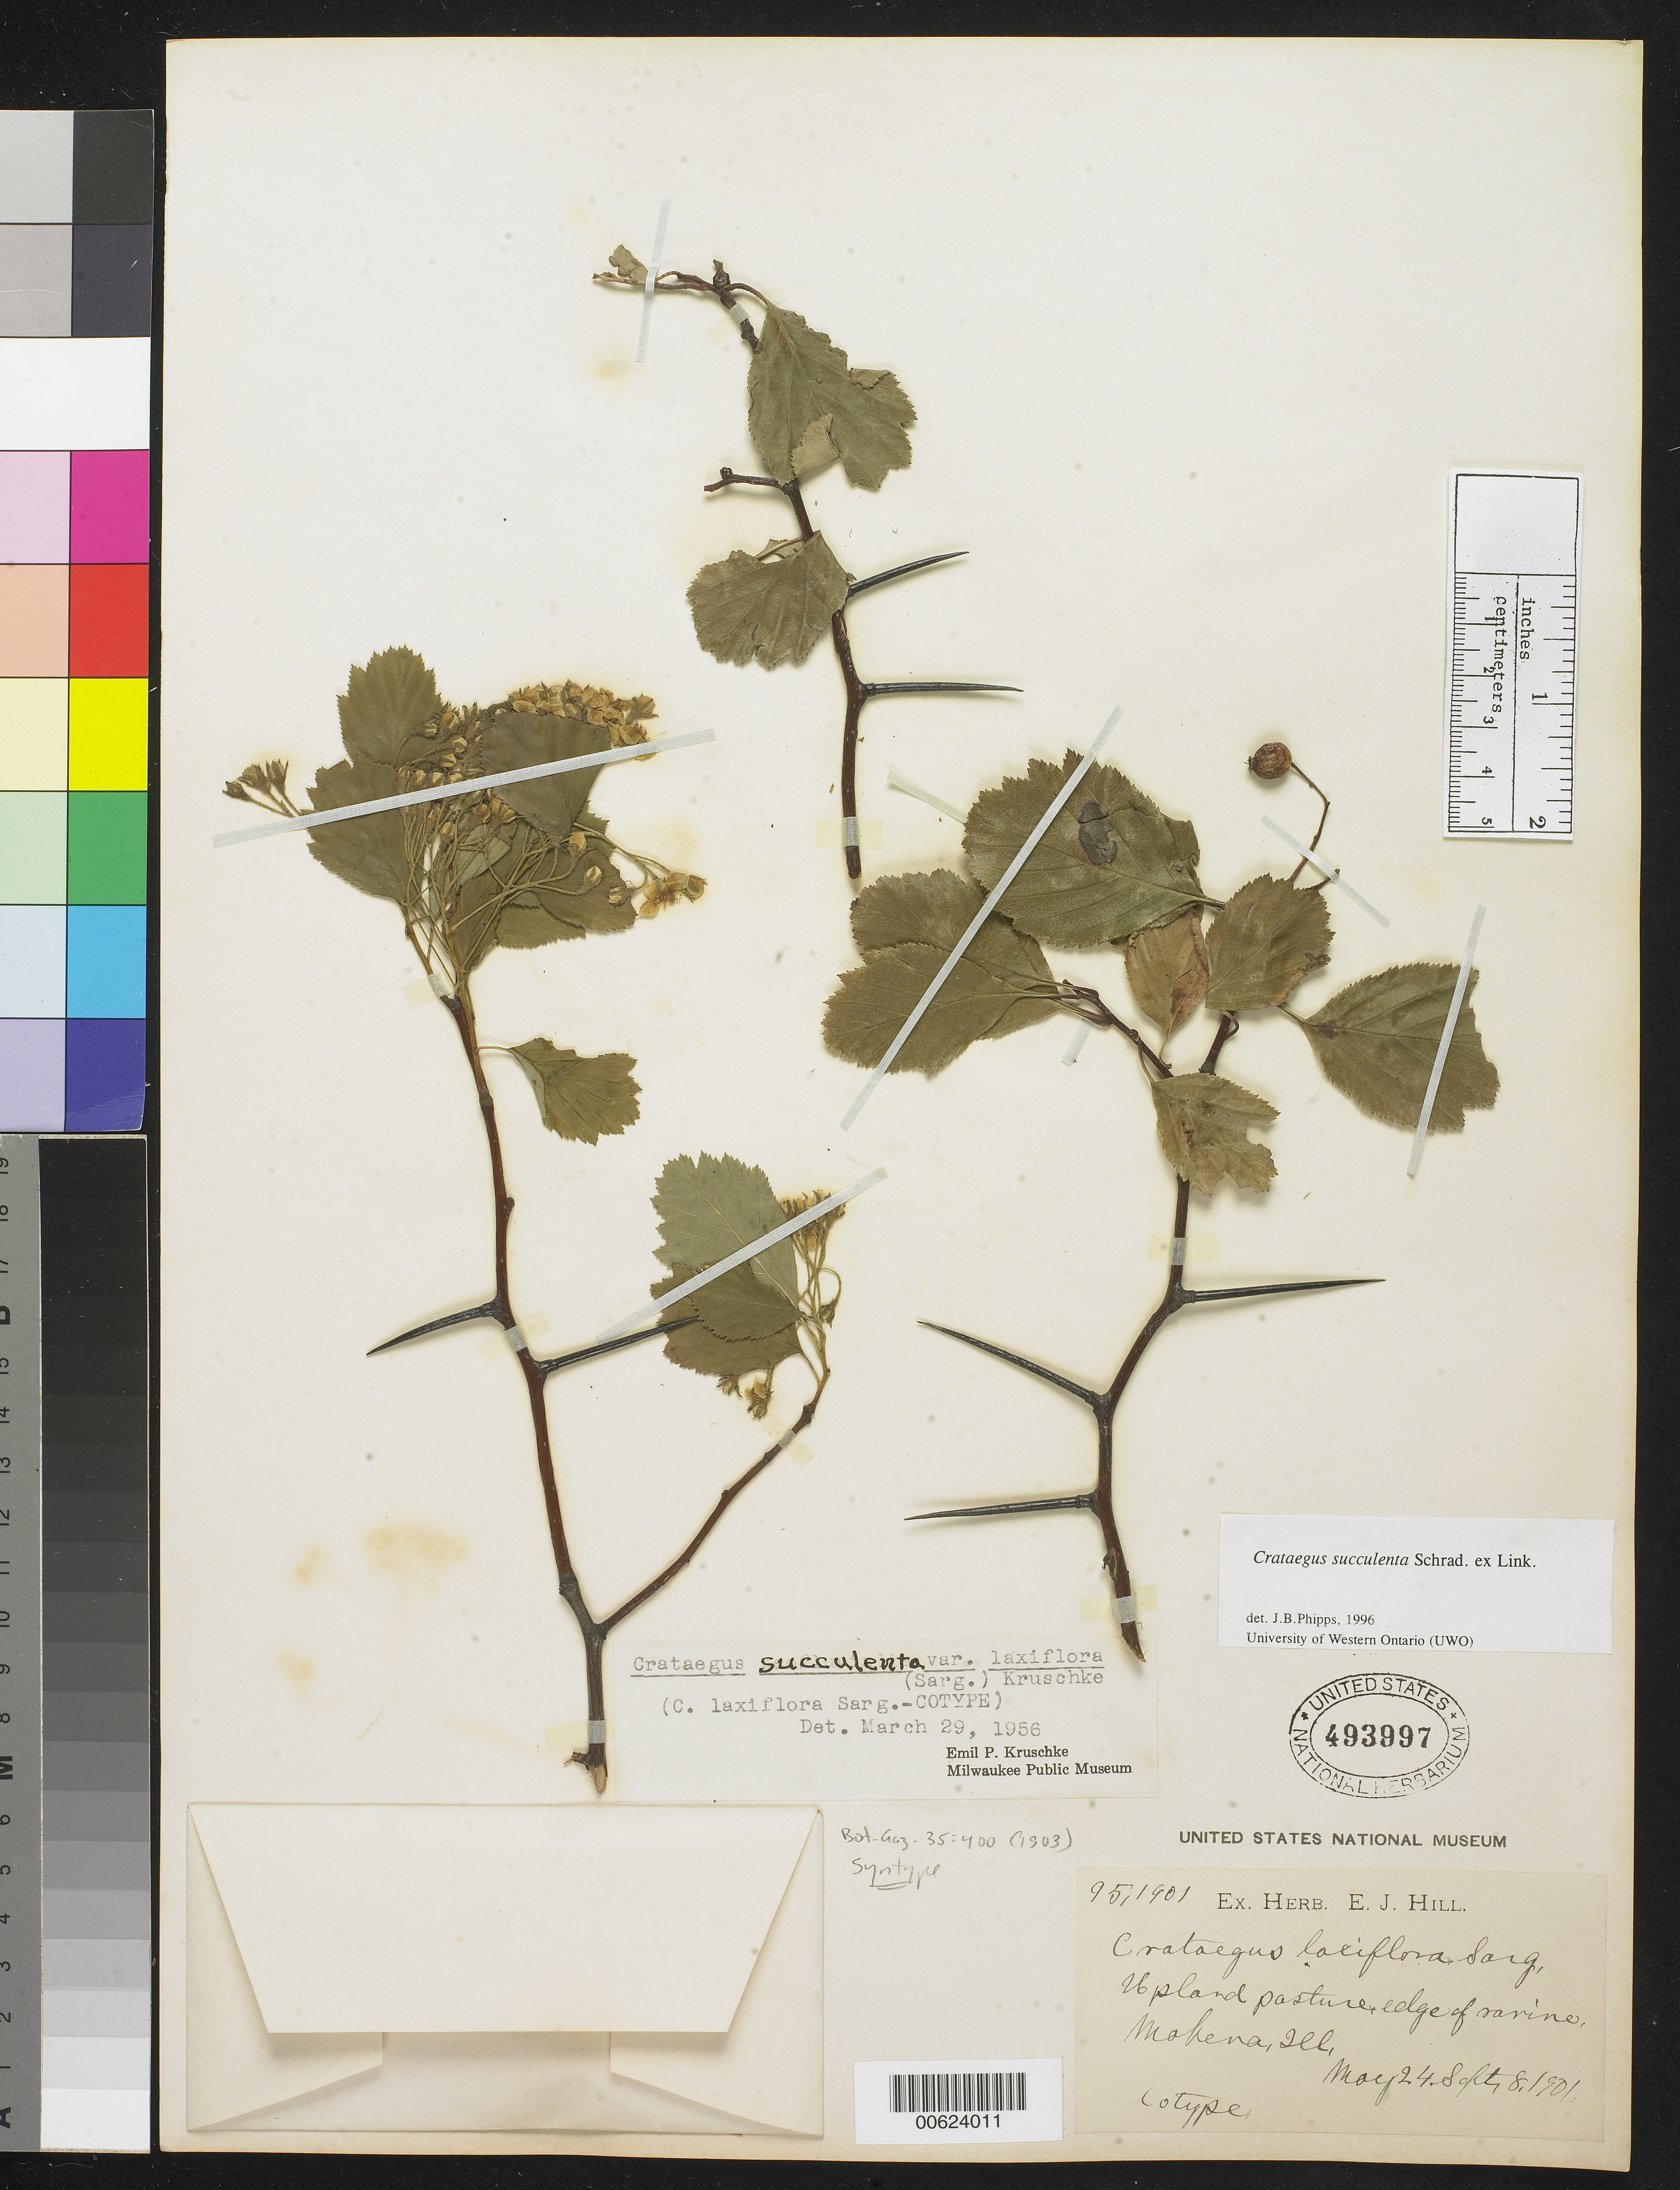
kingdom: Plantae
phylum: Tracheophyta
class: Magnoliopsida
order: Rosales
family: Rosaceae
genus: Crataegus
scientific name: Crataegus laxiflora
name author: Sarg.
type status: Syntype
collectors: E. J. Hill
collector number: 95,1901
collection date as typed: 24 May 1901 and 08 Sep 1901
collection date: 1901-05-24,1901-09-08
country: United States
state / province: Illinois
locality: Upland pasture, edge of ravine. Mohena, Ill.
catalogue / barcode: US 493997